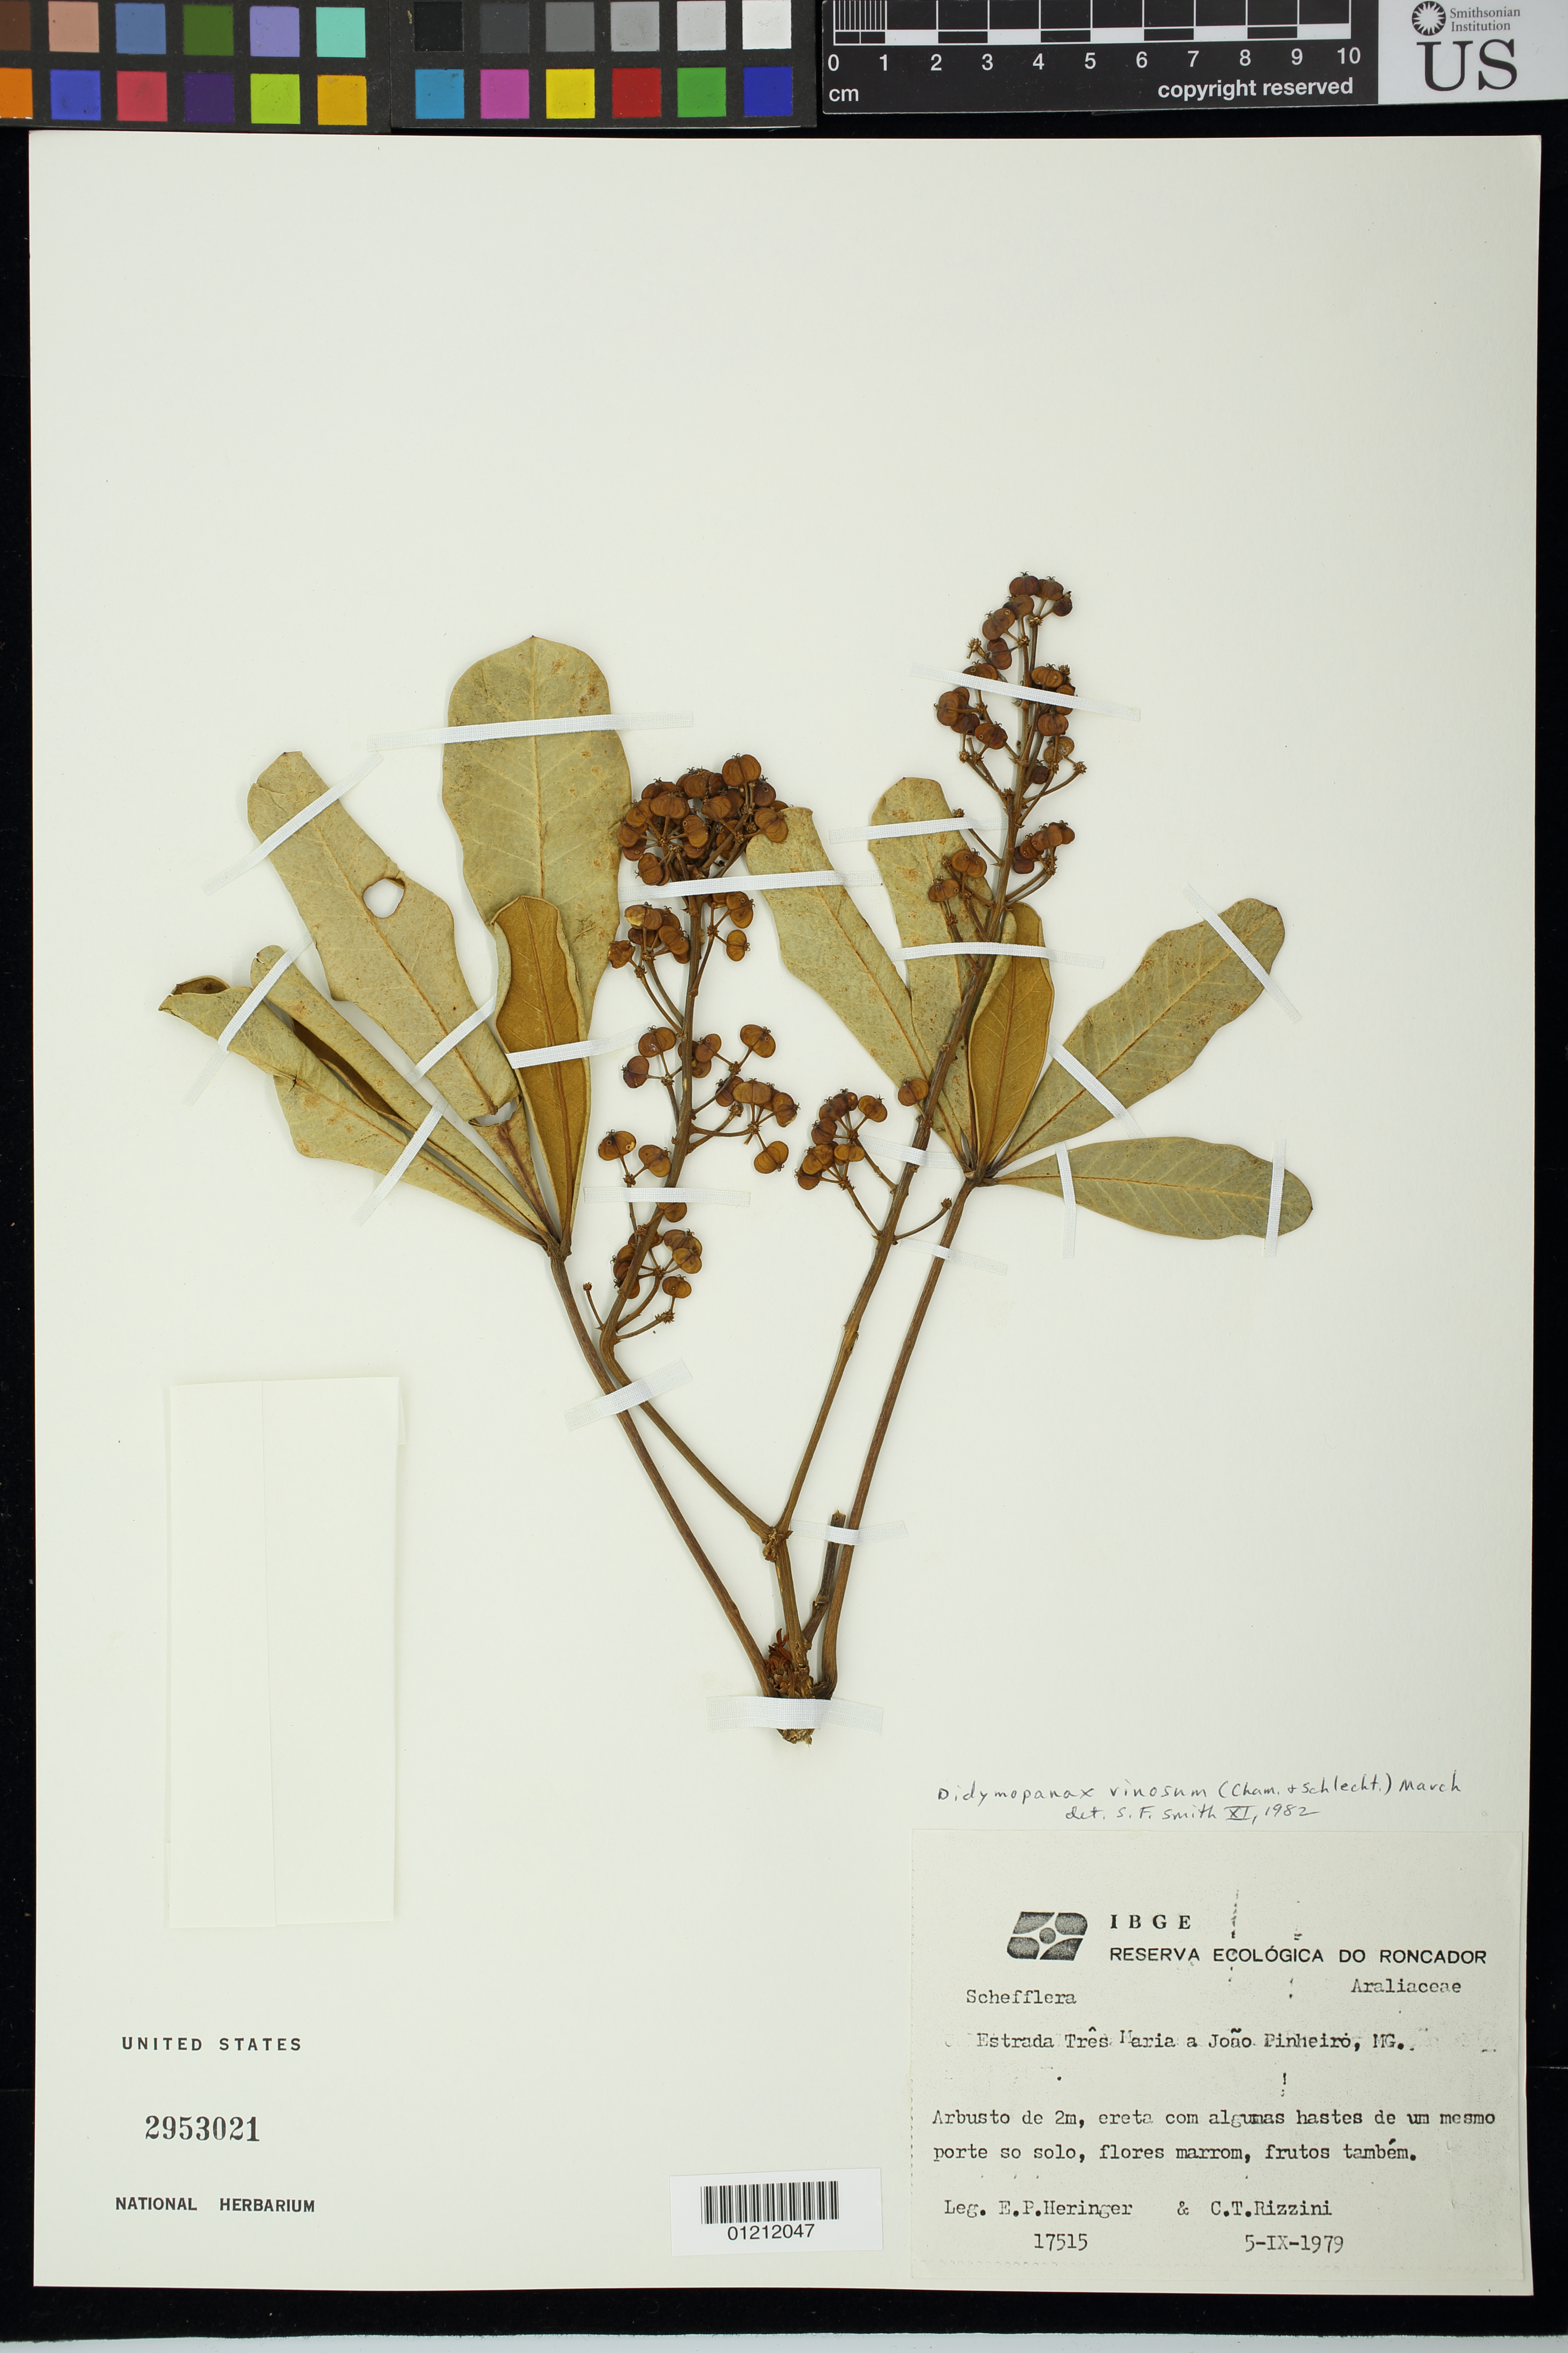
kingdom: Plantae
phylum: Tracheophyta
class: Magnoliopsida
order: Apiales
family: Araliaceae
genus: Schefflera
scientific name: Schefflera vinosa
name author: (Cham. & Schltdl.) Frodin & Fiaschi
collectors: E. P. Heringer & C. Rizzini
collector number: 17515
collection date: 1979-09-05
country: Brazil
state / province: Minas Gerais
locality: Estrada Tres Maria a João Pinheiro, MG.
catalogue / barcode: US 2953021